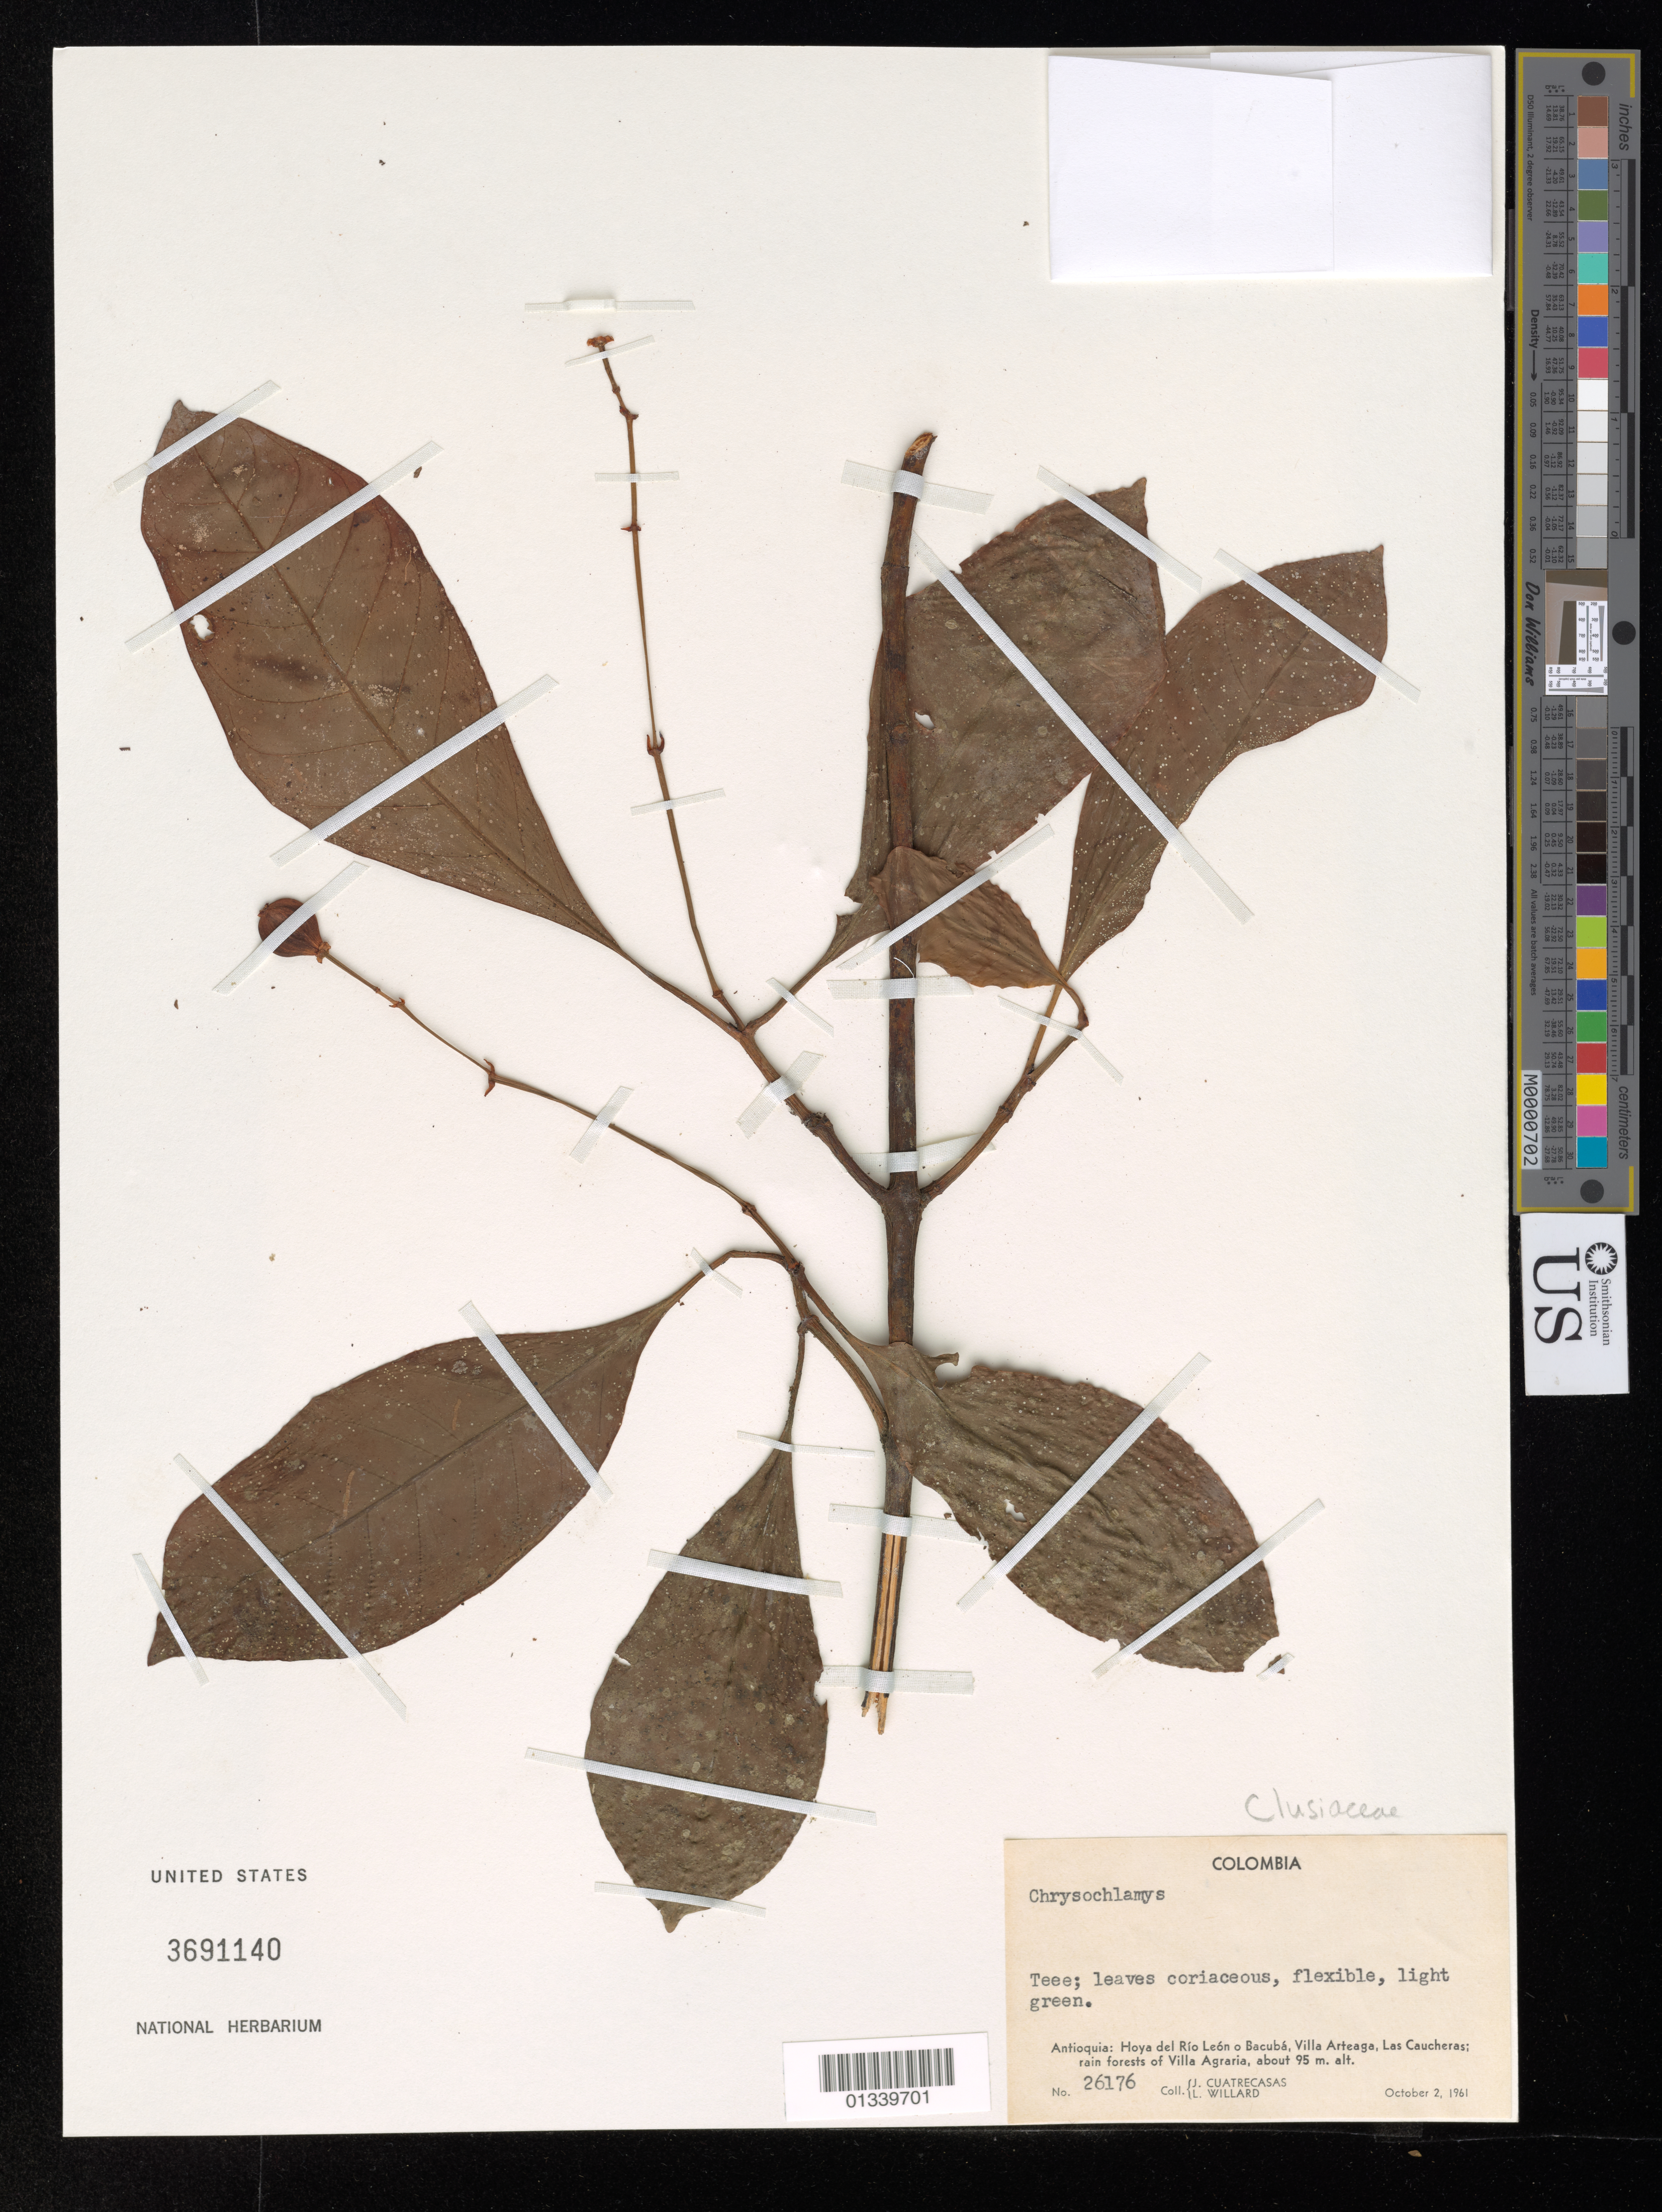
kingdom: Plantae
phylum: Tracheophyta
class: Magnoliopsida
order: Malpighiales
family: Clusiaceae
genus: Chrysochlamys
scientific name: Chrysochlamys sp.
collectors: J. Cuatrecasas & L. Willard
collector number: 26176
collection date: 1961-10-02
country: Colombia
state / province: Antioquia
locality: Hoya del Rio Leon o Bacuba, Villa Arteaga, Las Caucheras.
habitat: Rain forests of Villa Agraria.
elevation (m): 95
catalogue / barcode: US 3691140